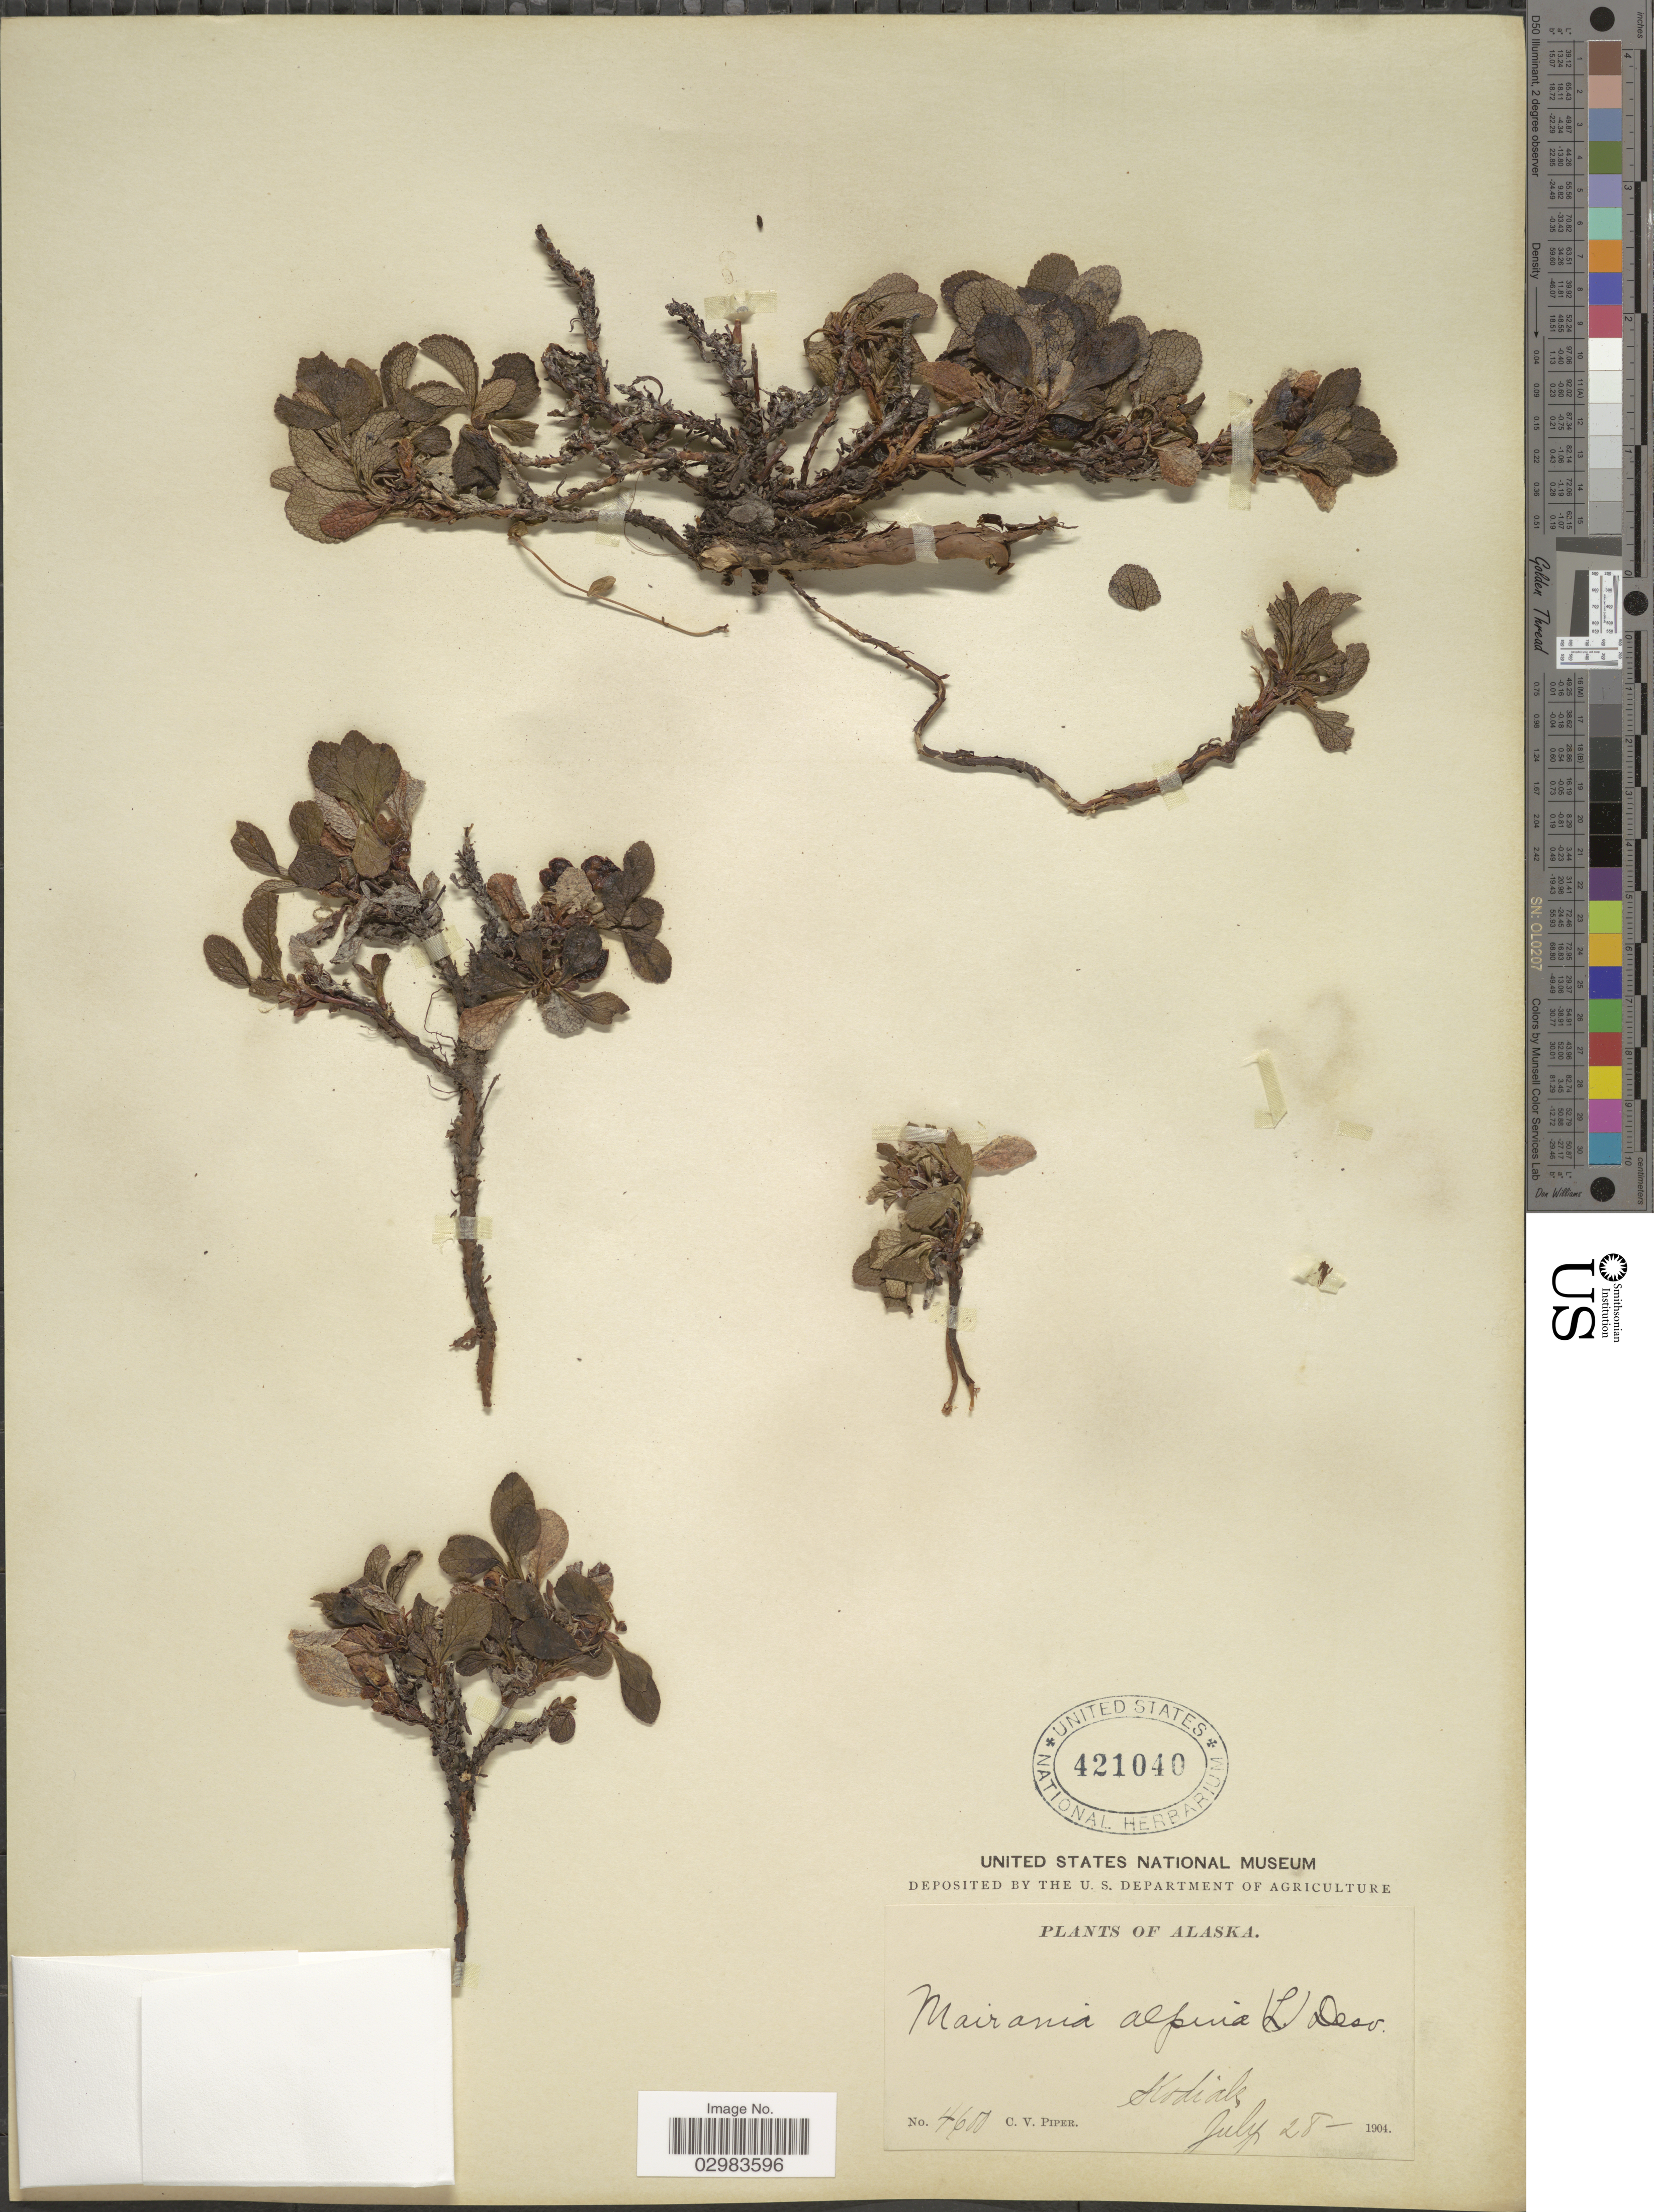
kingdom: Plantae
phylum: Tracheophyta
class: Magnoliopsida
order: Ericales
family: Ericaceae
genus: Arctostaphylos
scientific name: Arctostaphylos alpina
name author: (L.) Spreng.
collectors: C. V. Piper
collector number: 4600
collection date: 1904-07-28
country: United States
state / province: Alaska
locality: Kodiak.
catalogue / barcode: US 421040